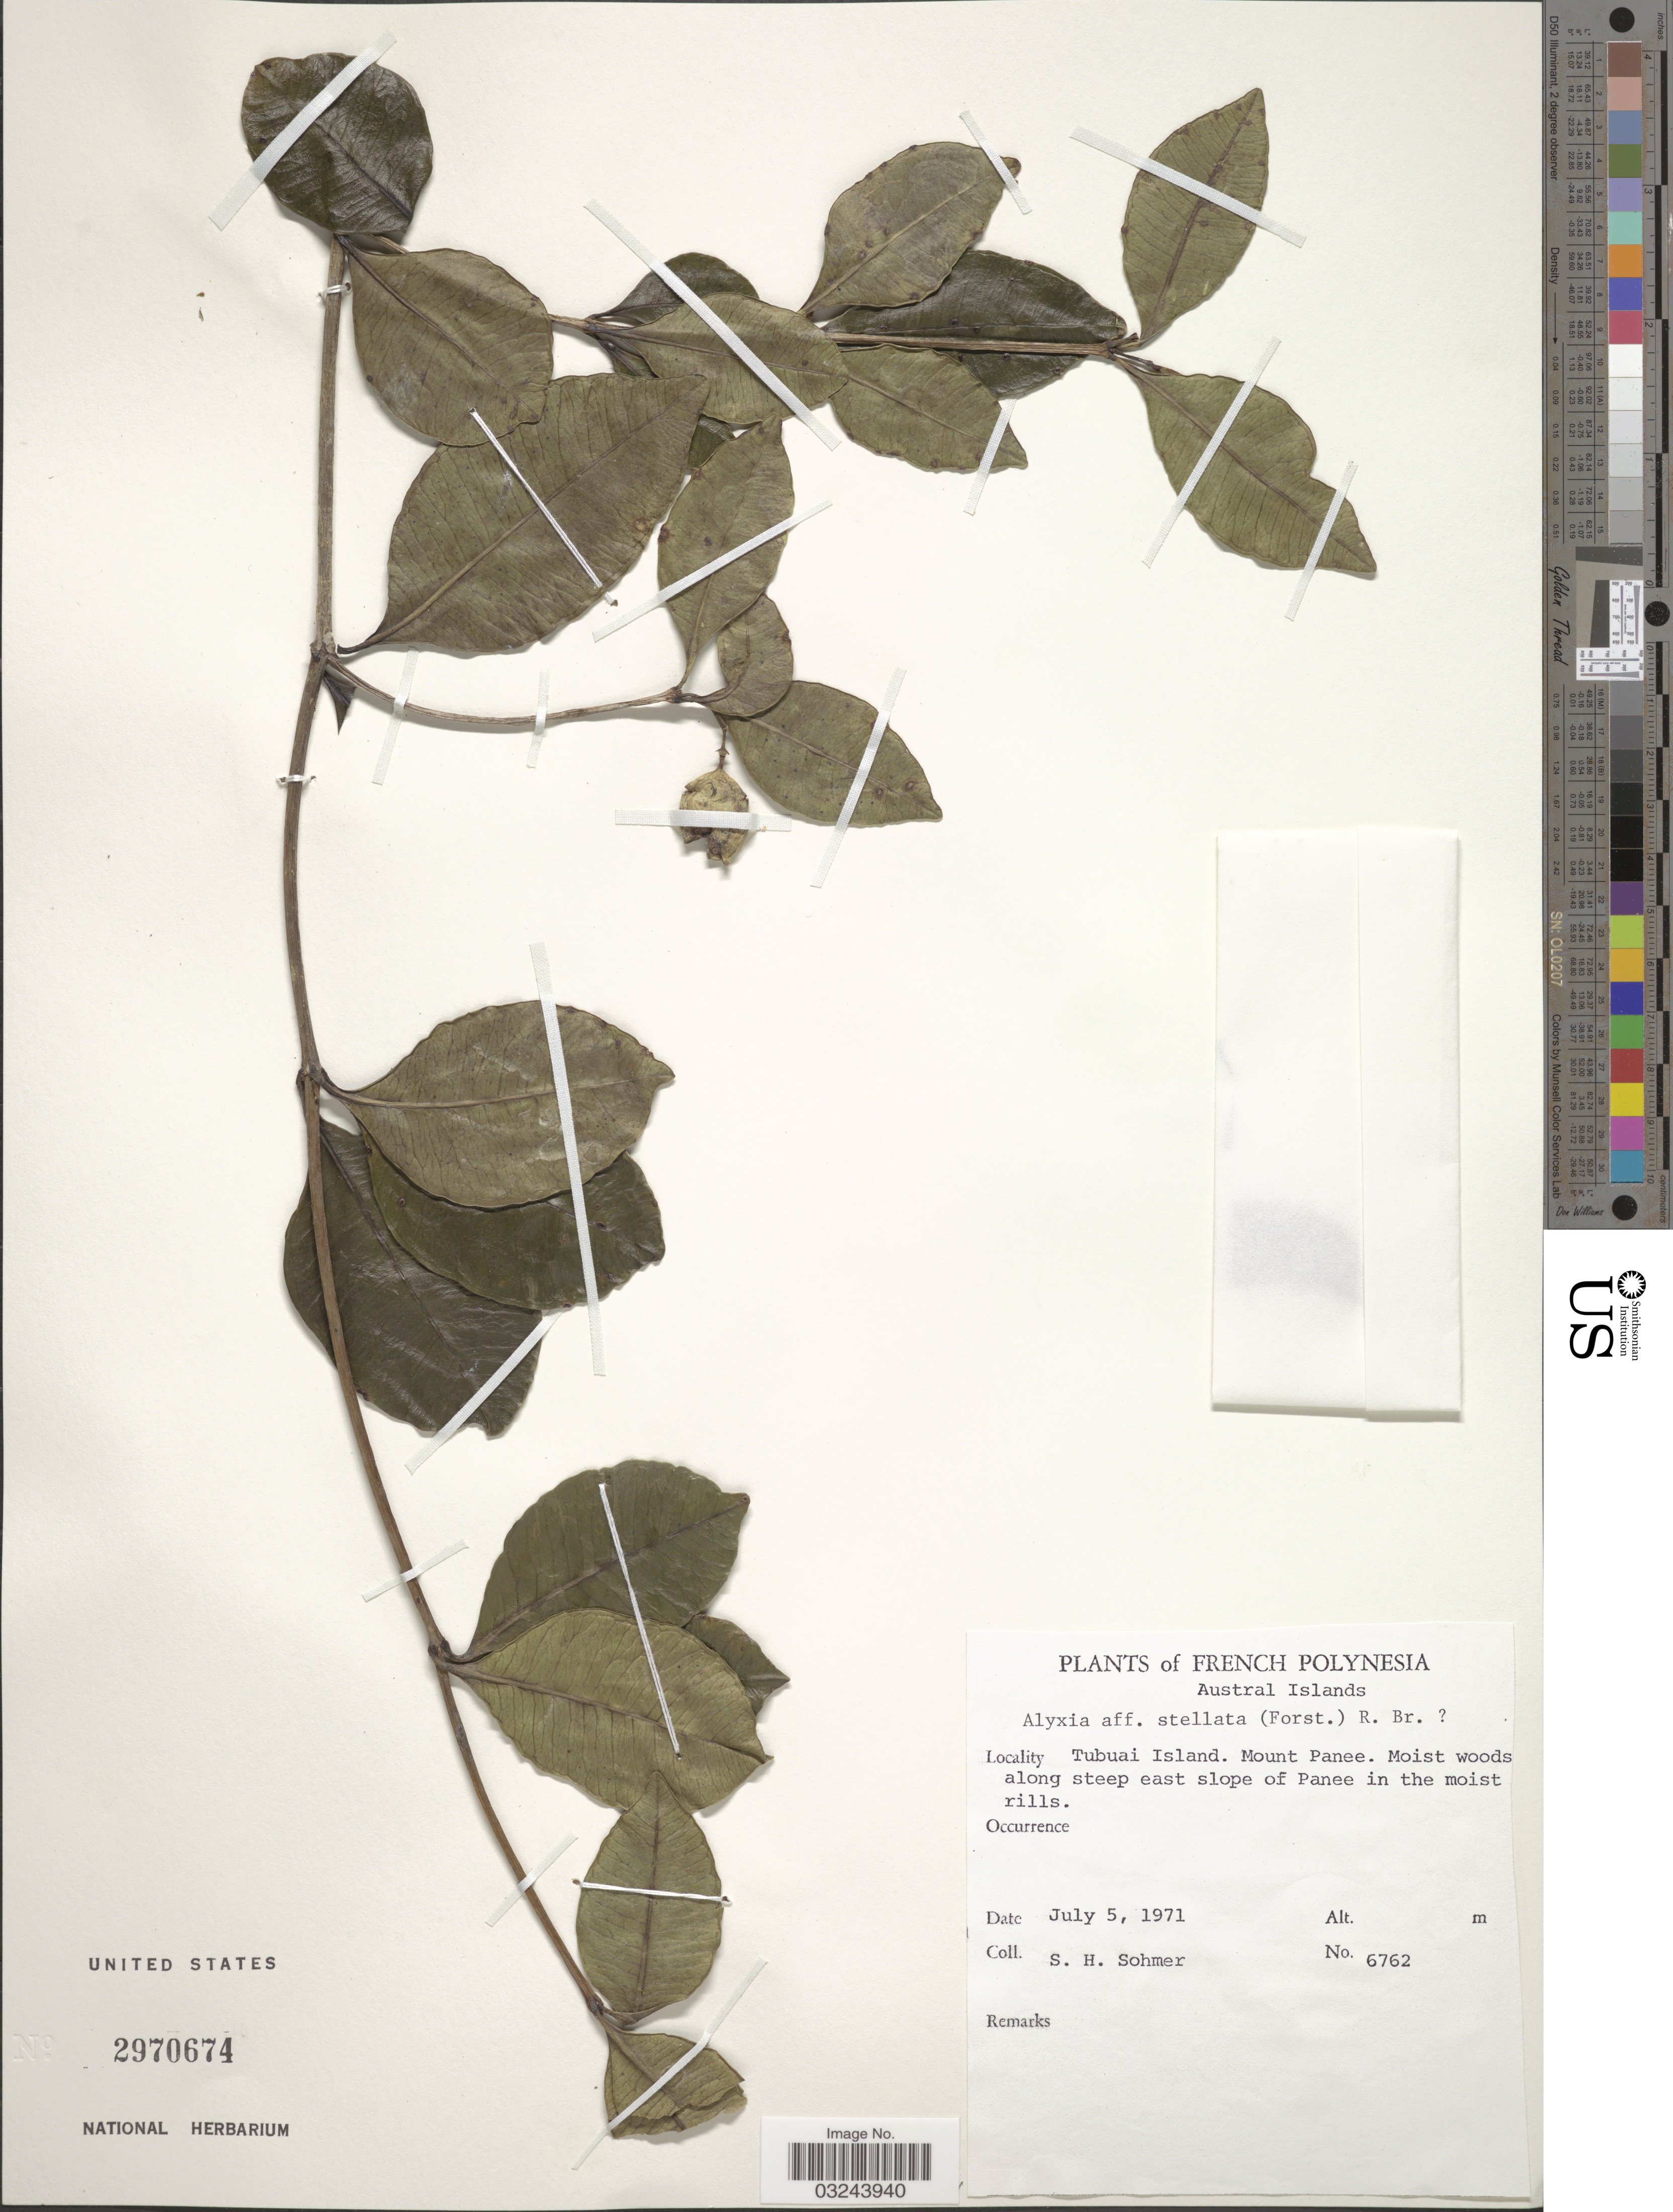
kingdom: Plantae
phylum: Tracheophyta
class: Magnoliopsida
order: Gentianales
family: Apocynaceae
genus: Alyxia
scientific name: Alyxia stellata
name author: (J.R. Forst. & G. Forst.) Roem. & Schult.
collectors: S. H. Sohmer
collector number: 6762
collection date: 1971-07-05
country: French Polynesia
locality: Austral Islands. Tubuai Island. Mount Panee. Moist woods along steep east slope of Panee in the moist rills.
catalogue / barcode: US 2970674